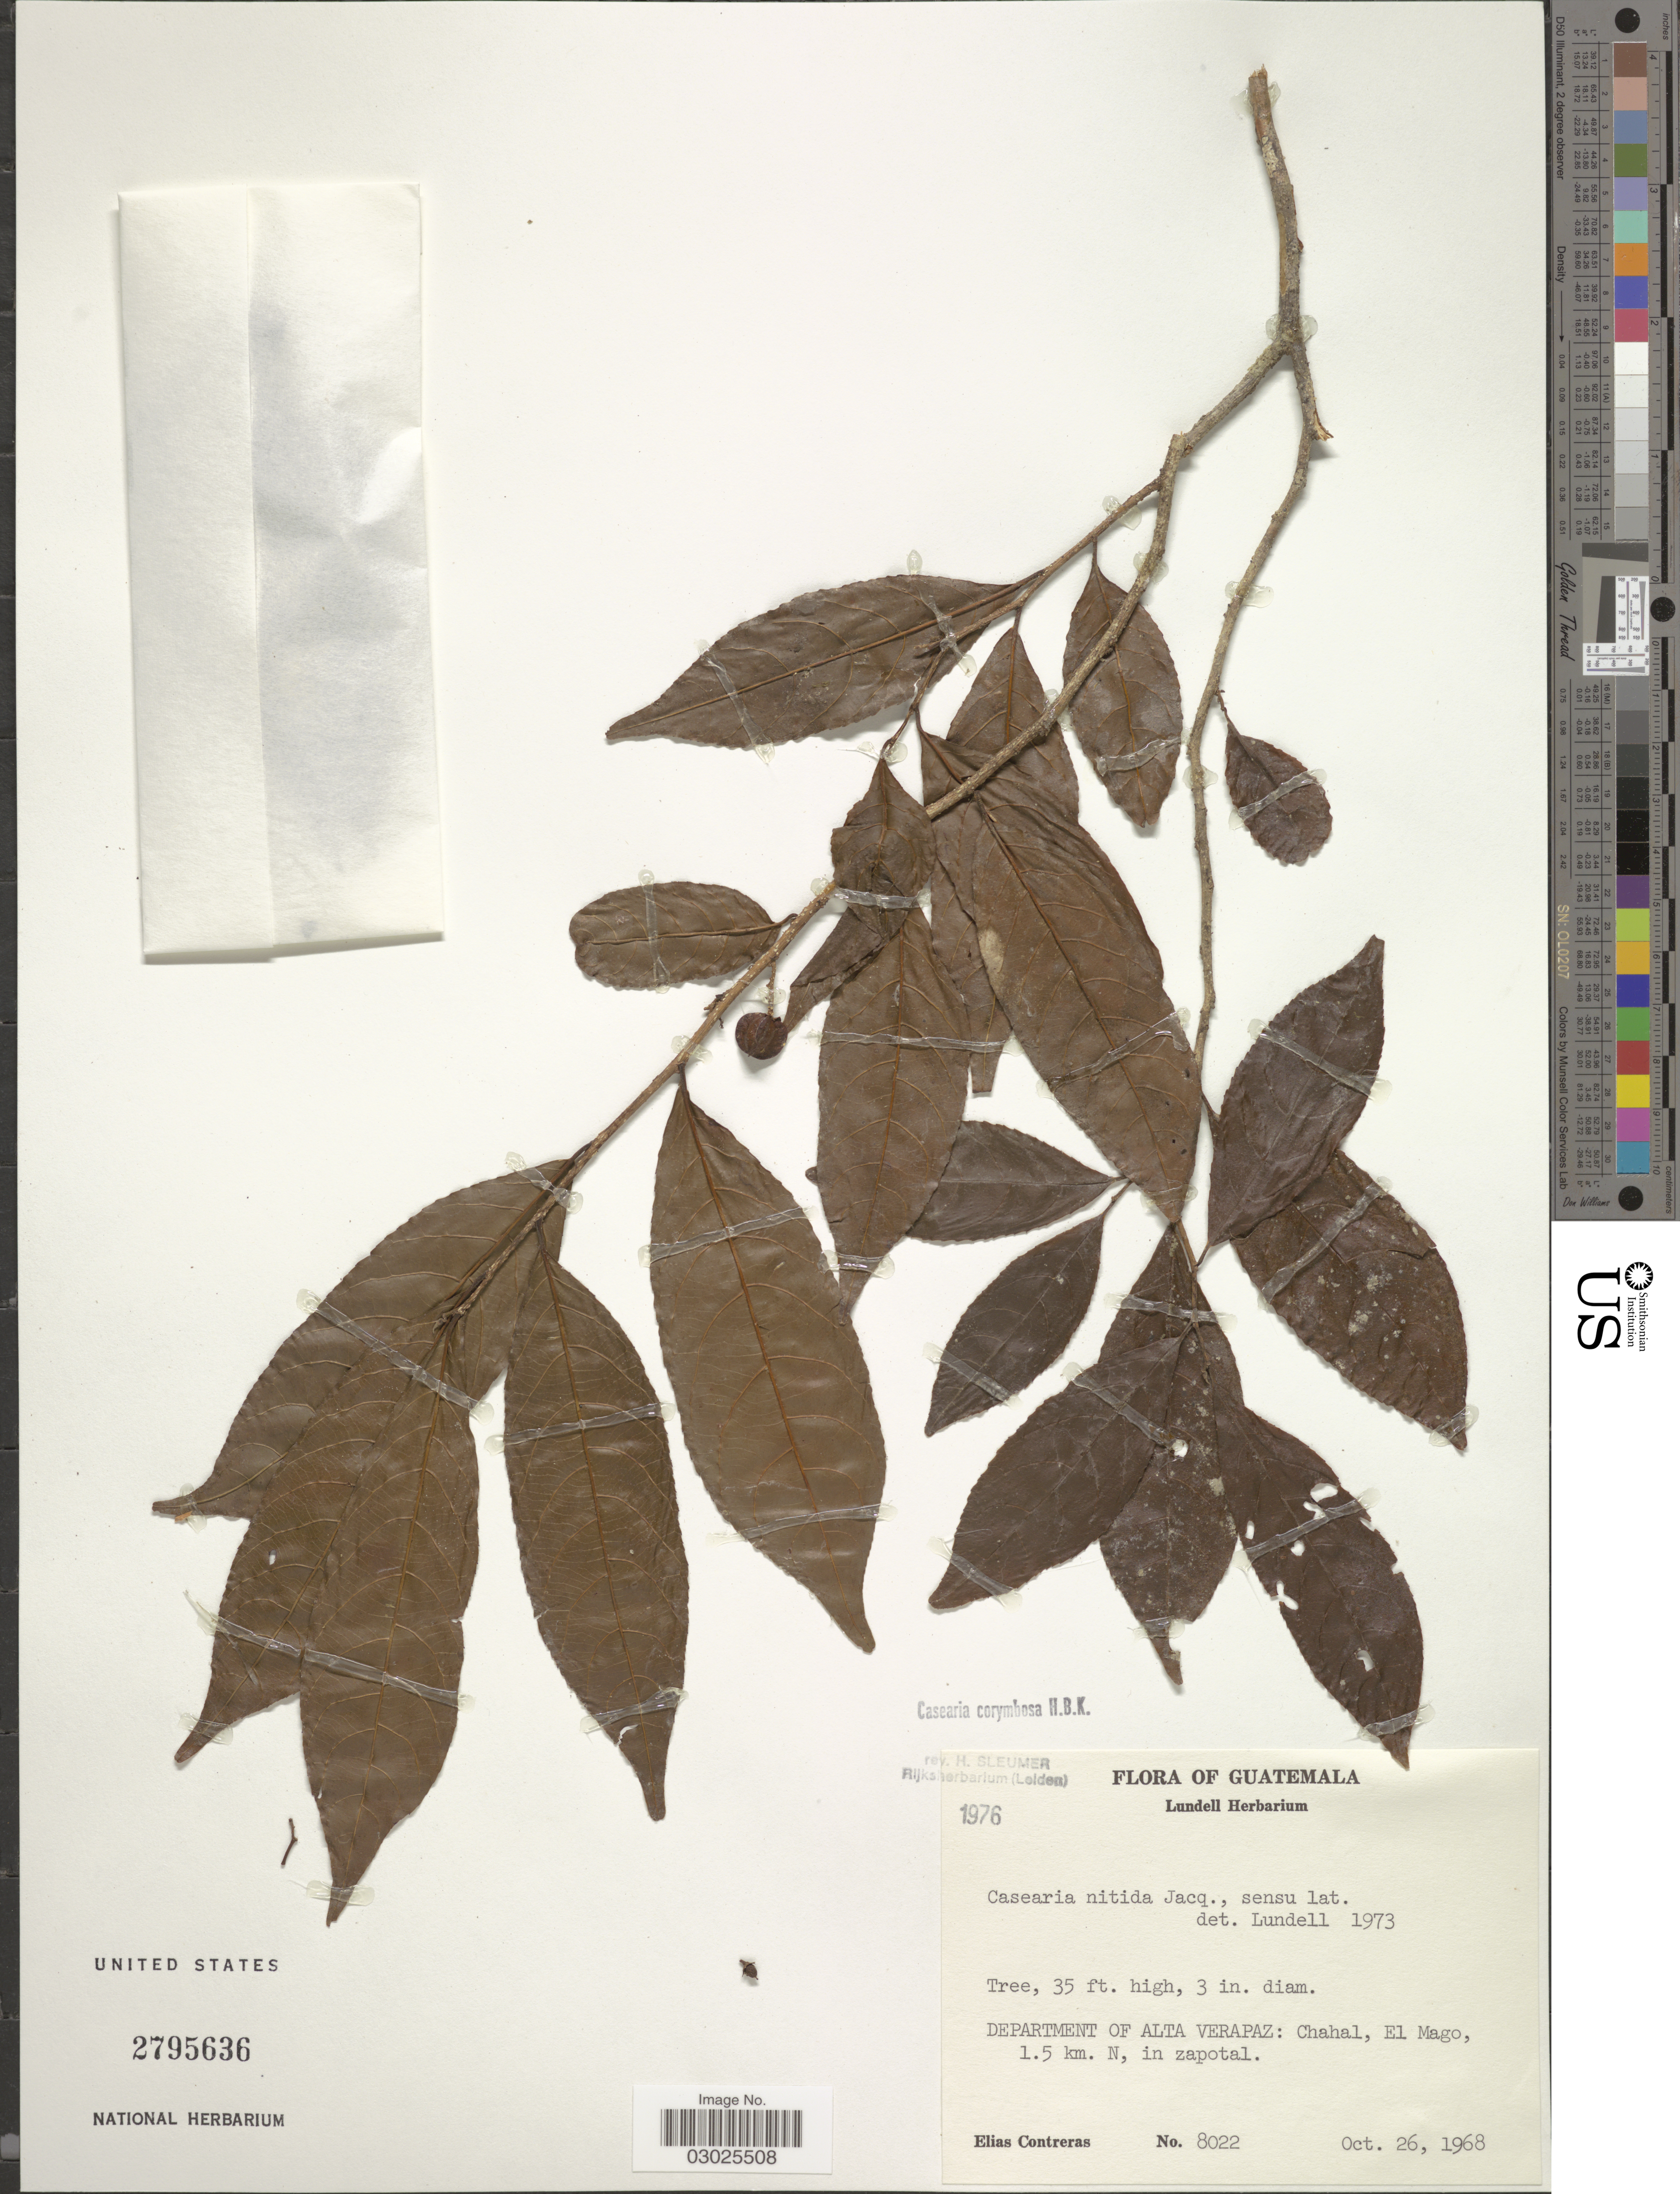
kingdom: Plantae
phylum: Tracheophyta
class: Magnoliopsida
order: Malpighiales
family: Salicaceae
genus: Casearia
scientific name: Casearia corymbosa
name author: Kunth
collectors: E. Contreras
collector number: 8022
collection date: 1968-10-26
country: Guatemala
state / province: Alta Verapaz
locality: Department of Alta Verapaz: Chahal, El Mago, 1.5 km. N, in zapotal.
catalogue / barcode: US 2795636